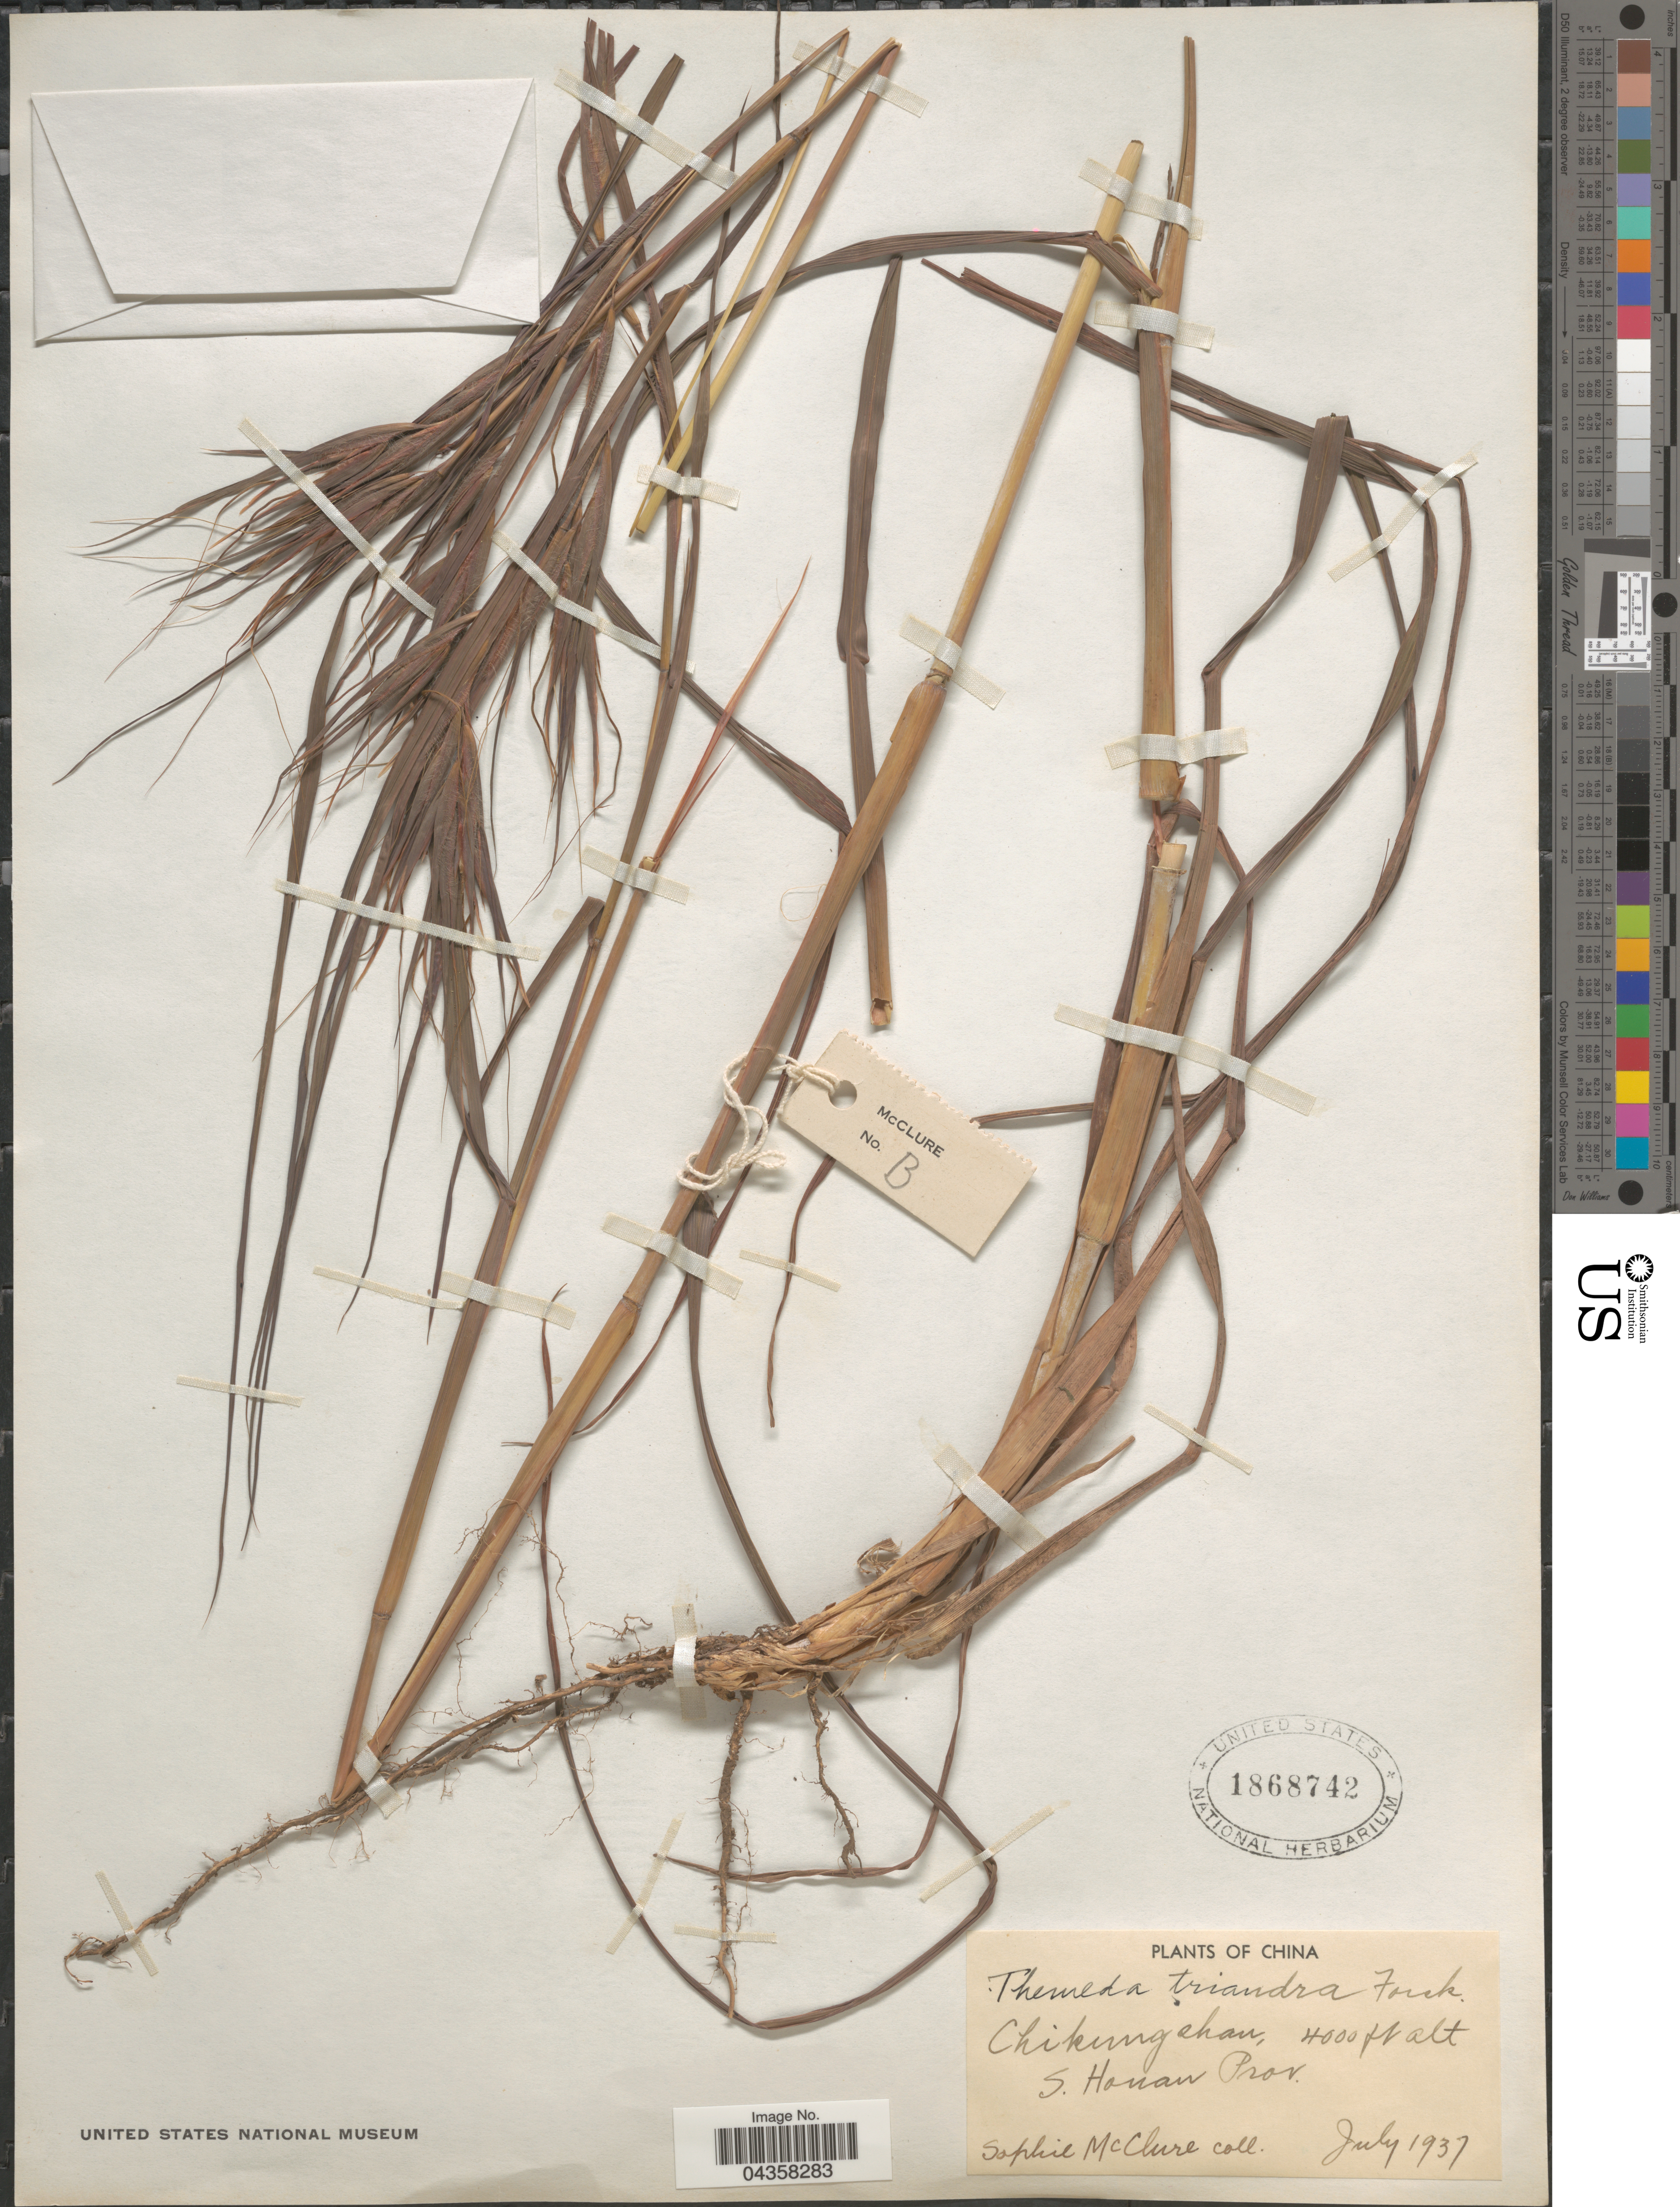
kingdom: Plantae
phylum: Tracheophyta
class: Liliopsida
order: Poales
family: Poaceae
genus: Themeda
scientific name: Themeda triandra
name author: Forssk.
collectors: S. McClure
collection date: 1937-07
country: China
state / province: Henan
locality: Chikung shan, S. Honan Prov.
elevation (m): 1219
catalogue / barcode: US 1868742